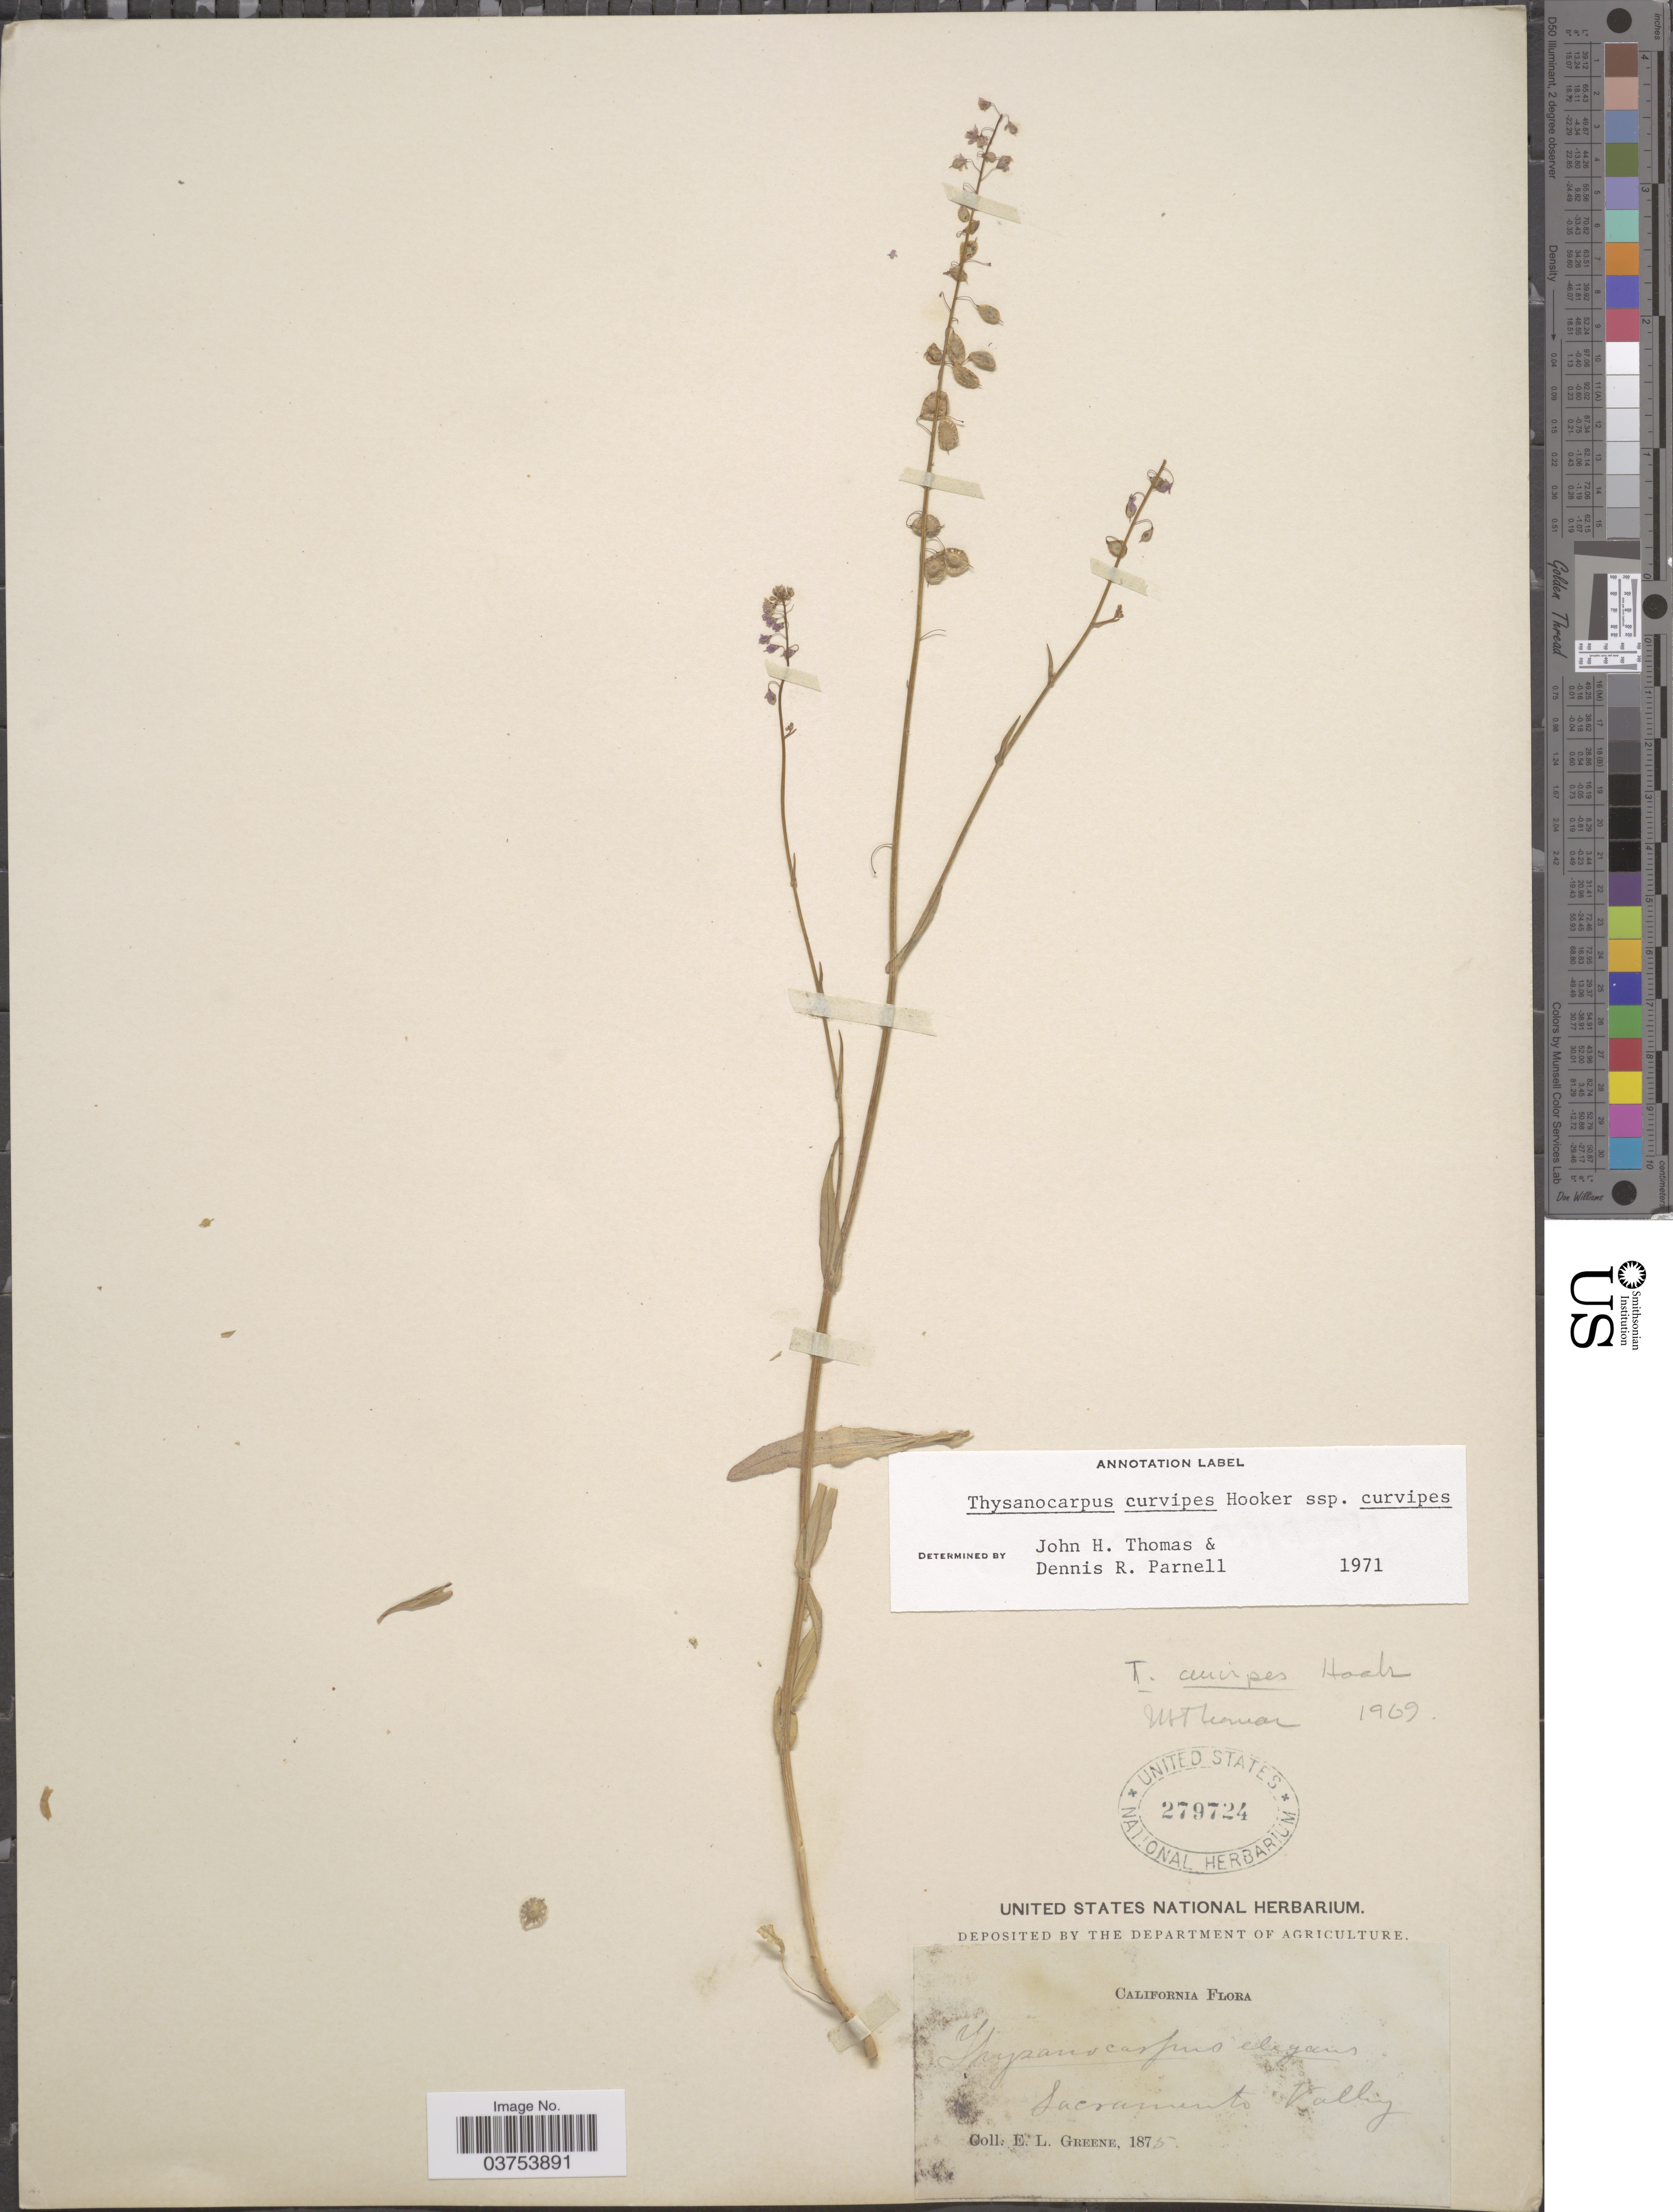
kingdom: Plantae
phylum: Tracheophyta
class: Magnoliopsida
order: Brassicales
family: Brassicaceae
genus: Thysanocarpus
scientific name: Thysanocarpus curvipes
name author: Hook.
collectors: E. L. Greene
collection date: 1875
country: United States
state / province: California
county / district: Sacramento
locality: Sacramento Valley.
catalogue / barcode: US 279724